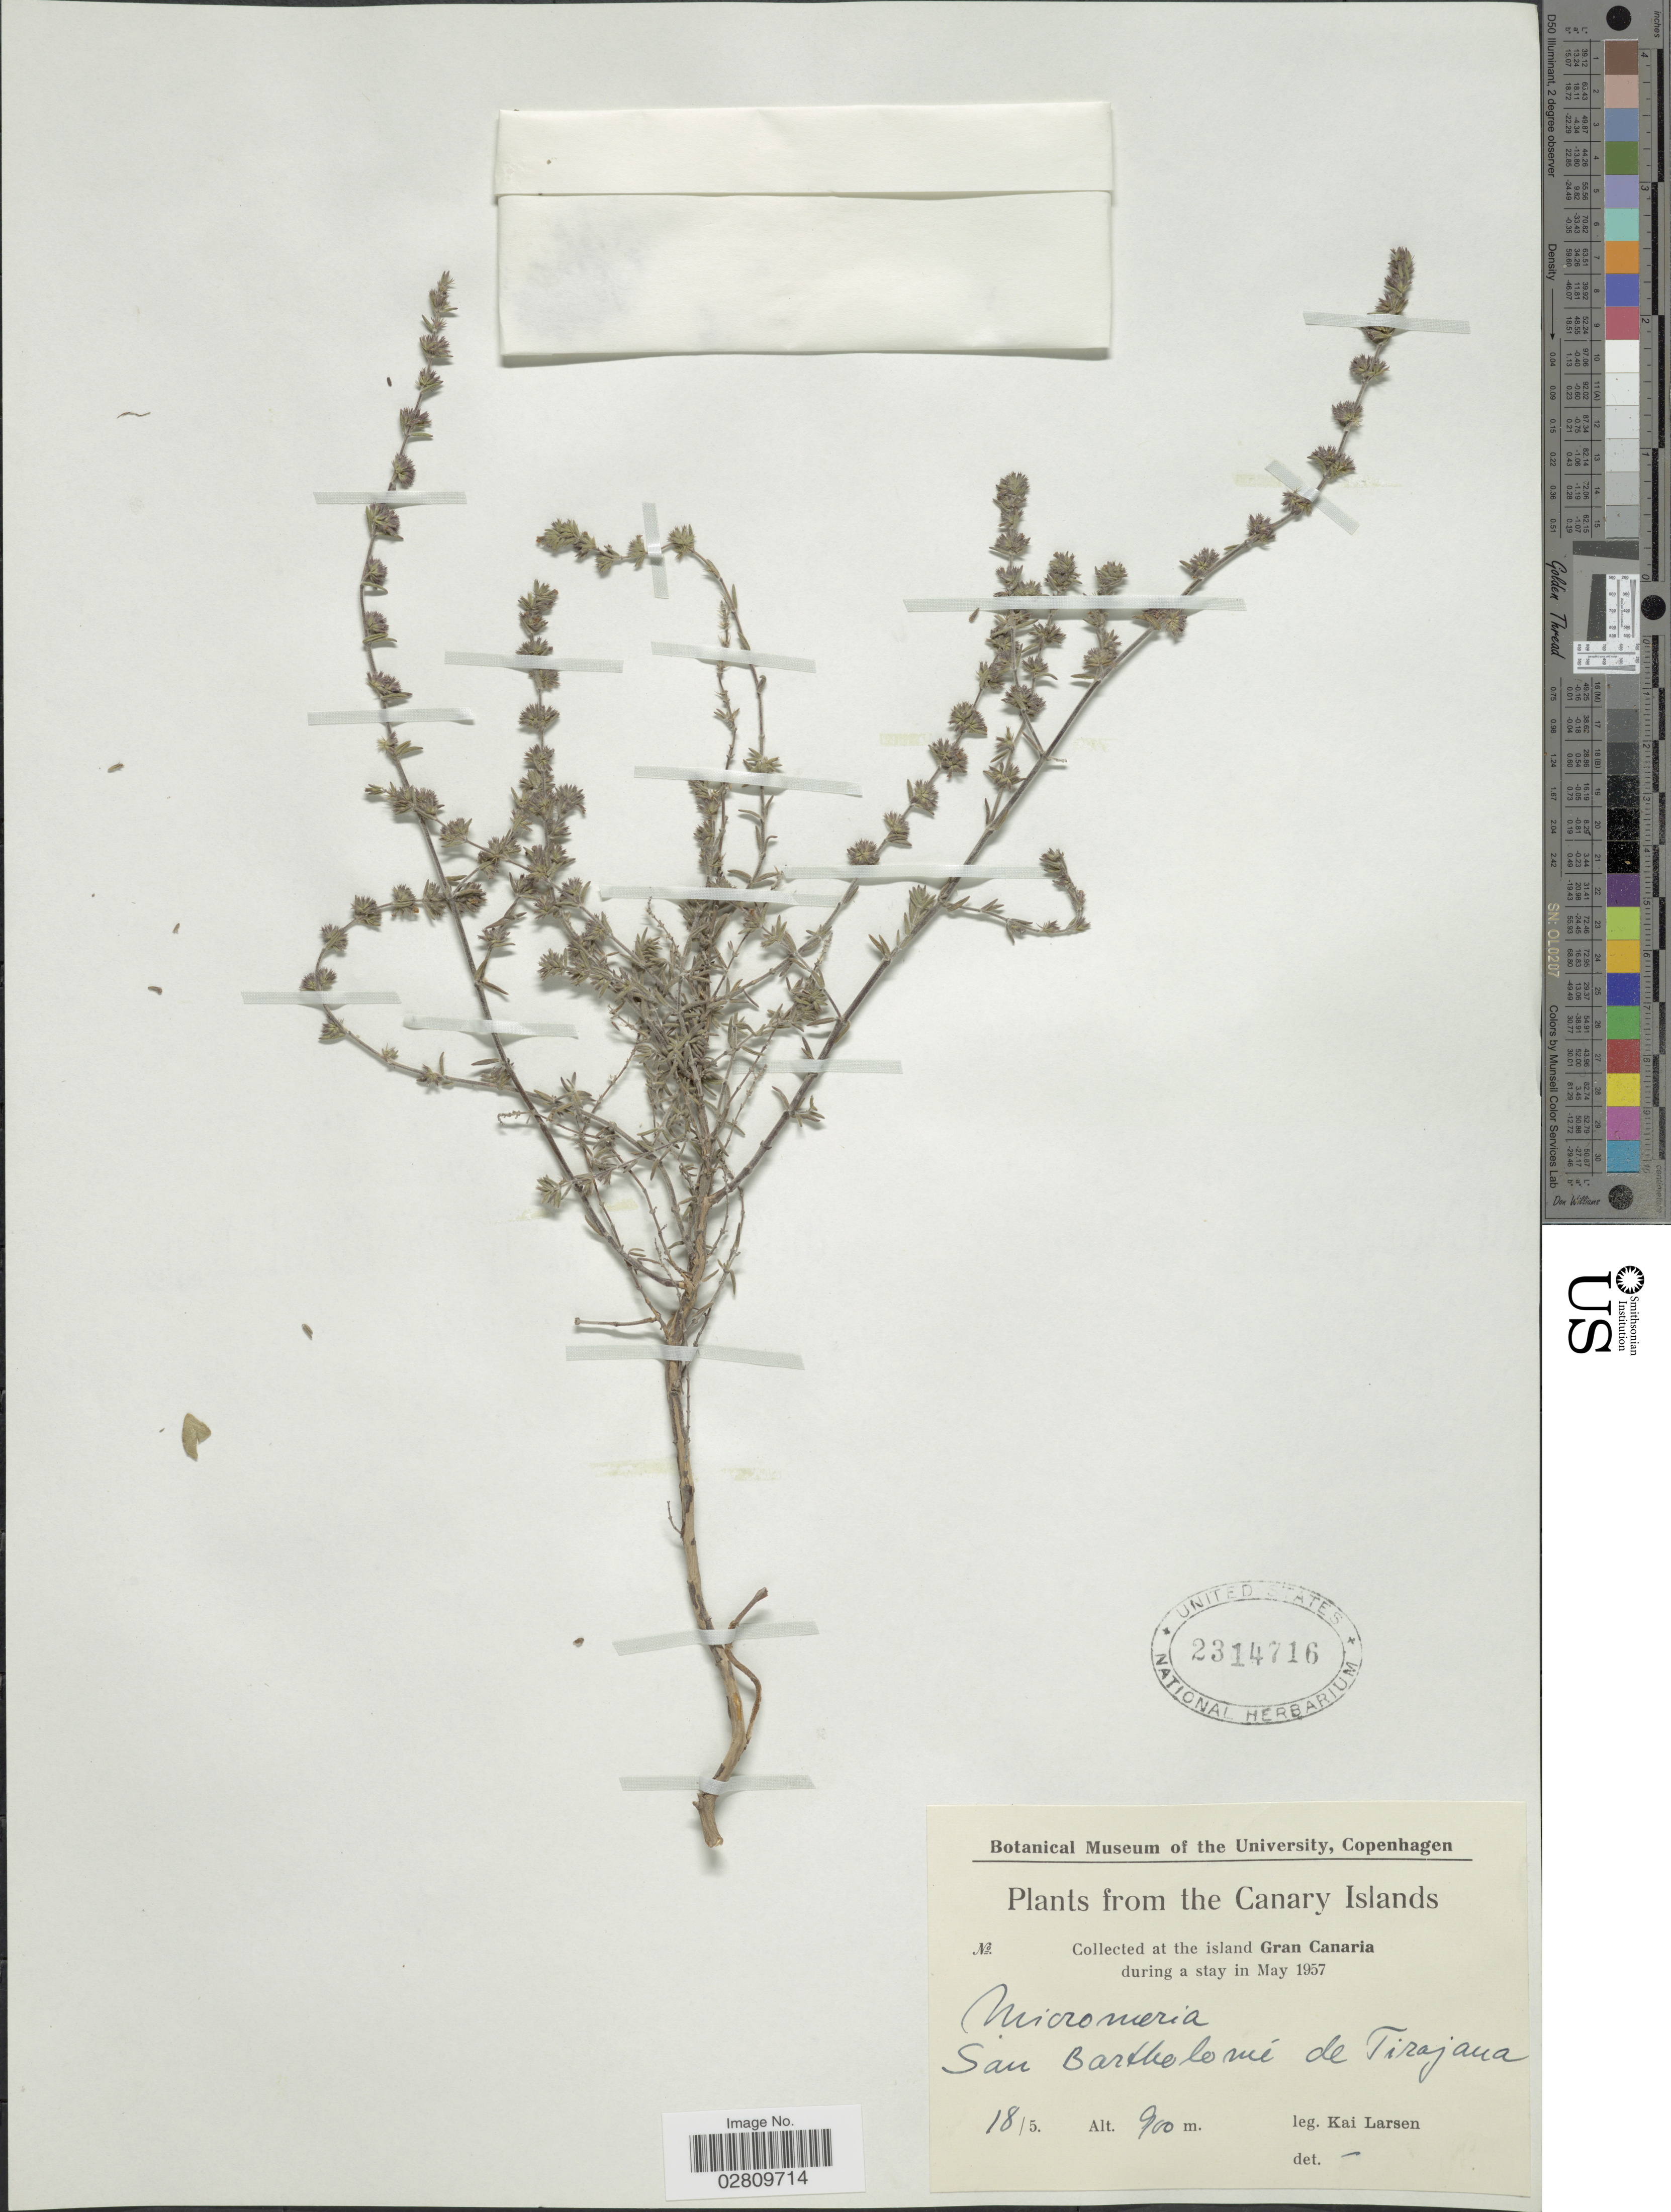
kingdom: Plantae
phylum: Tracheophyta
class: Magnoliopsida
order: Lamiales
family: Lamiaceae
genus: Micromeria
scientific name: Micromeria sp.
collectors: K. Larsen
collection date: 1957-05-18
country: Spain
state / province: Canarias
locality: Canary Islands. At the island Gran Canaria. San Bartholomé de Tirajana.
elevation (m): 900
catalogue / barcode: US 2314716